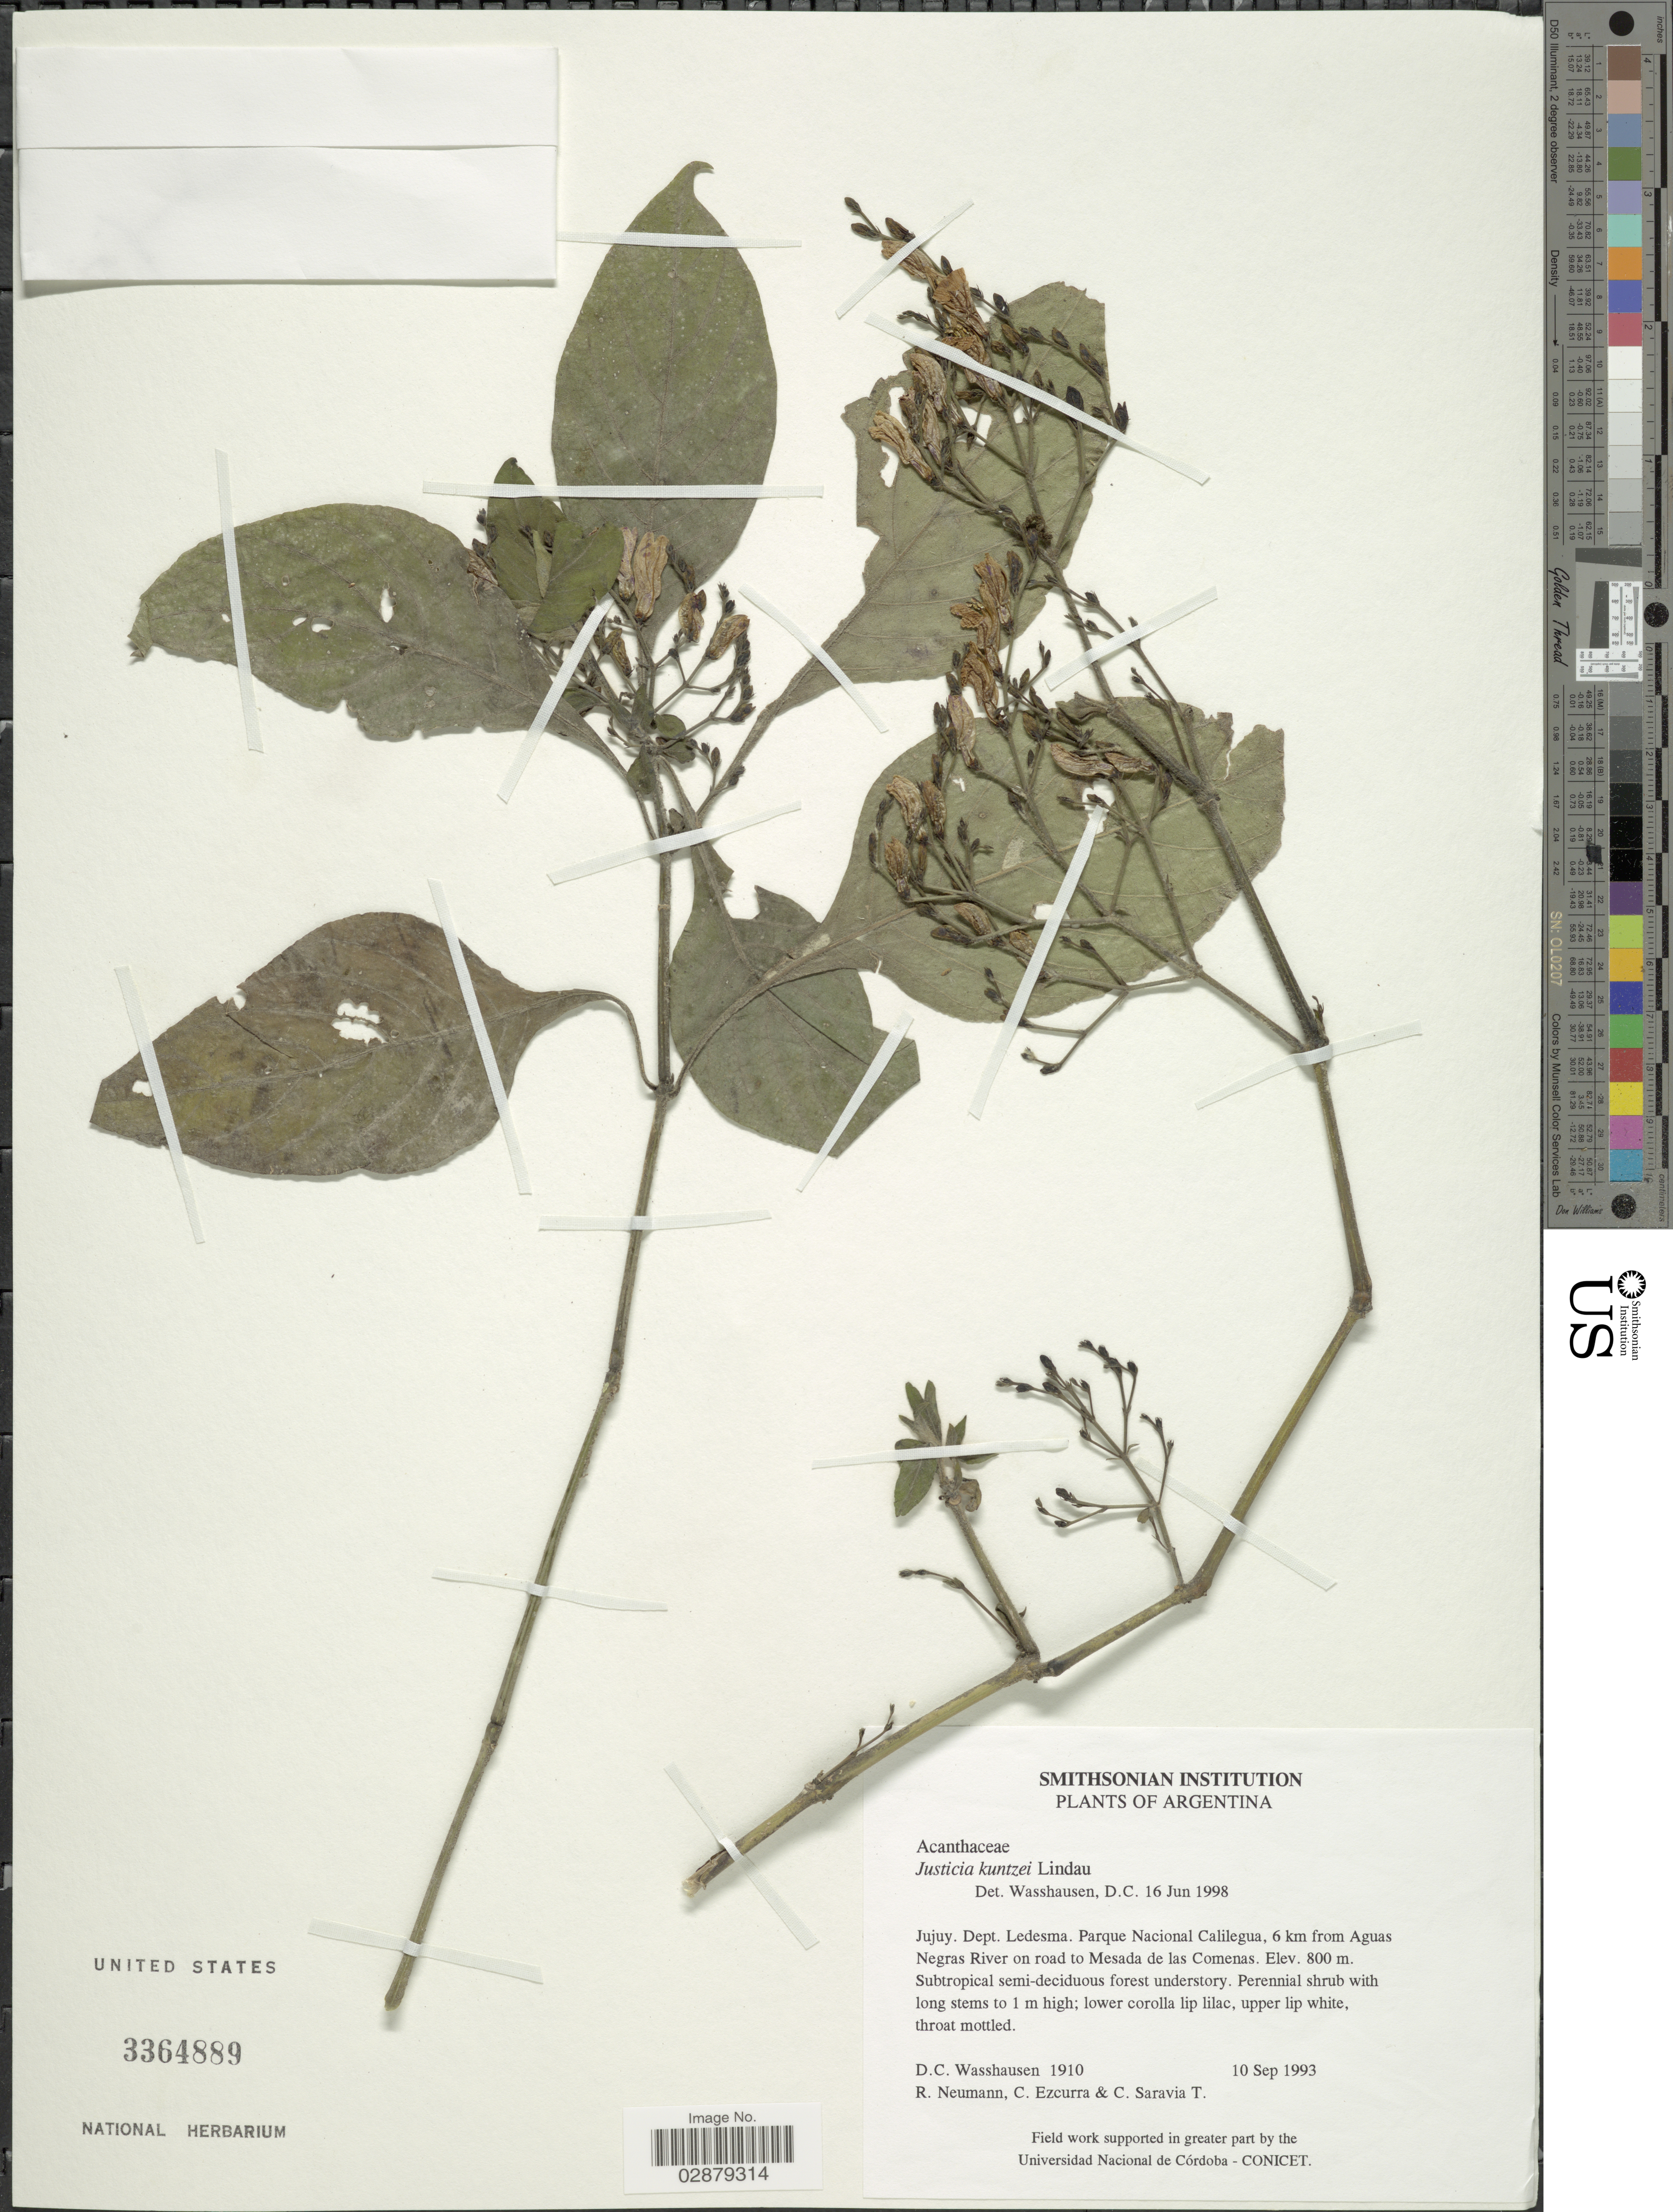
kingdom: Plantae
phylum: Tracheophyta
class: Magnoliopsida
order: Lamiales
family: Acanthaceae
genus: Justicia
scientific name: Justicia kuntzei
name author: Lindau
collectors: D. C. Wasshausen, R. Neumann, C. Ezcurra & C. Saravia T.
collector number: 1910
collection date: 1993-09-10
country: Argentina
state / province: Jujuy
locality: Dept. Ledesma. Parque Nacional Calilegua, 6 km from Aguas Negras River on road to Mesada de las Comenas.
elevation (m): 800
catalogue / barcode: US 3364889